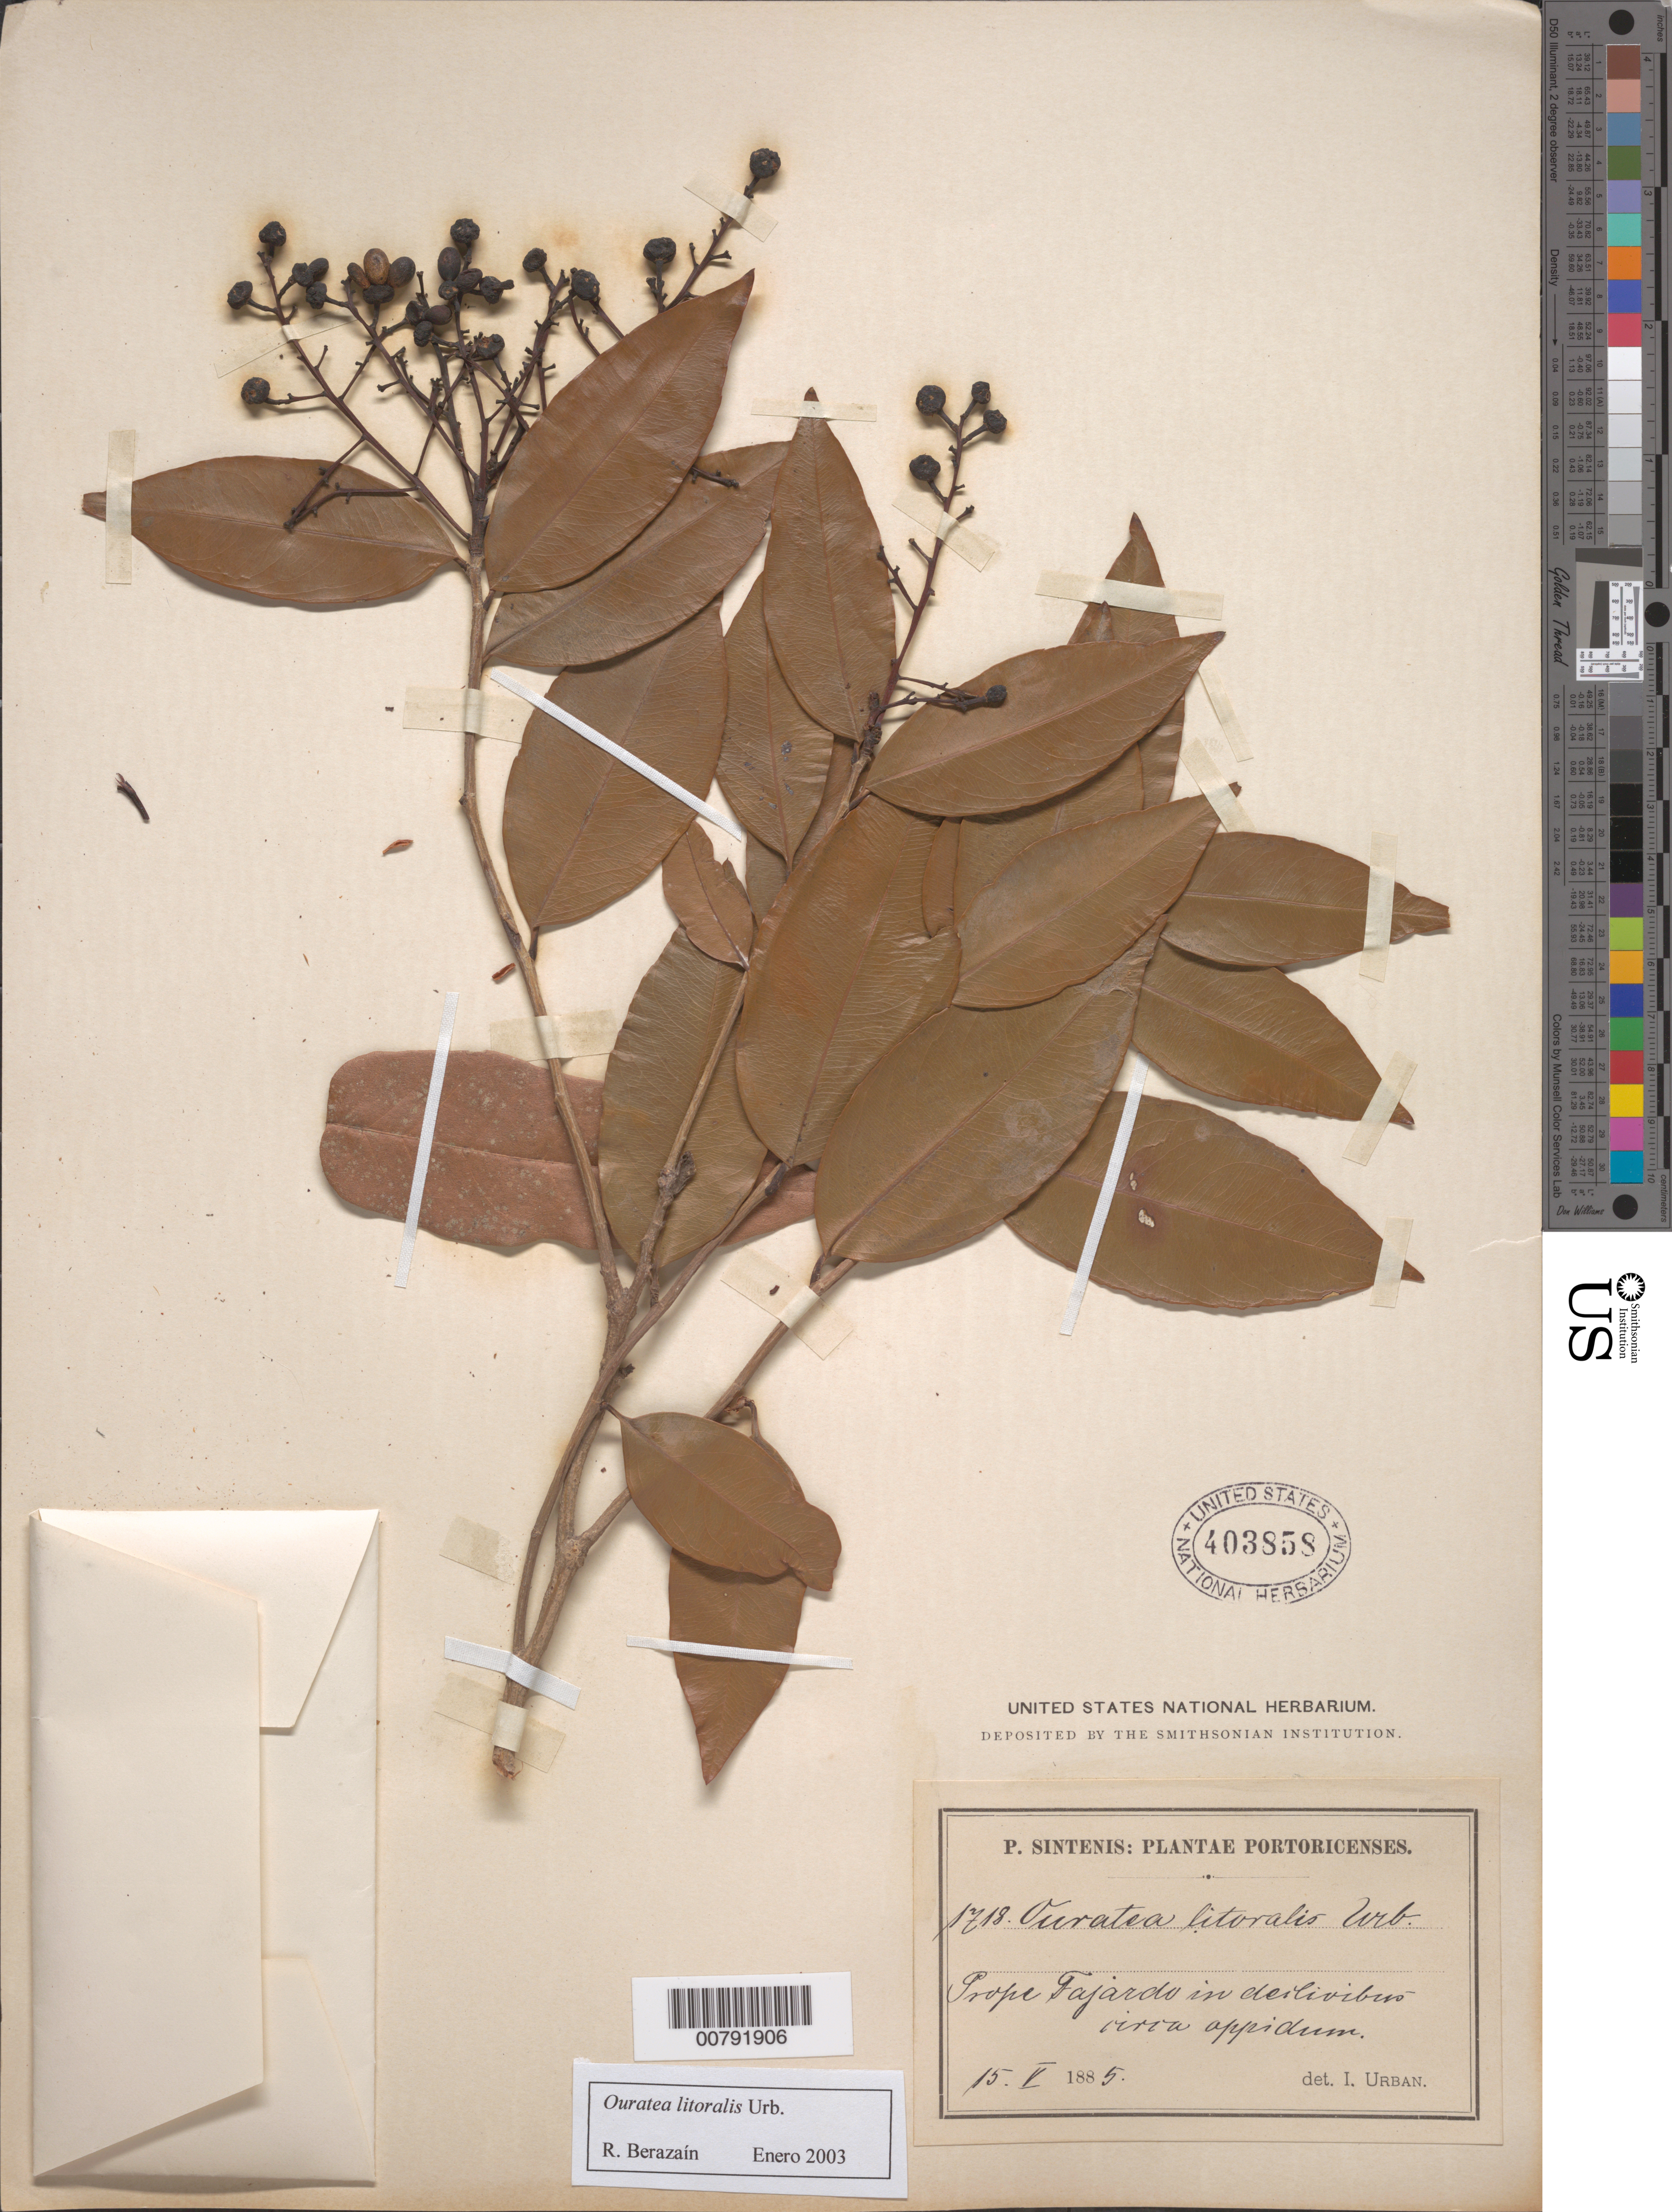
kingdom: Plantae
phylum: Tracheophyta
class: Magnoliopsida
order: Malpighiales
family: Ochnaceae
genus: Ouratea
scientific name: Ouratea littoralis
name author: Urb.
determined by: Berazaín, R.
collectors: P. Sintenis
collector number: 1718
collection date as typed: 15 May 1885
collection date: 1885-05-15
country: Puerto Rico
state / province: Fajardo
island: Puerto Rico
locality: Fajardo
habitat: In declivibus viria appidum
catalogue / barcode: US 403858